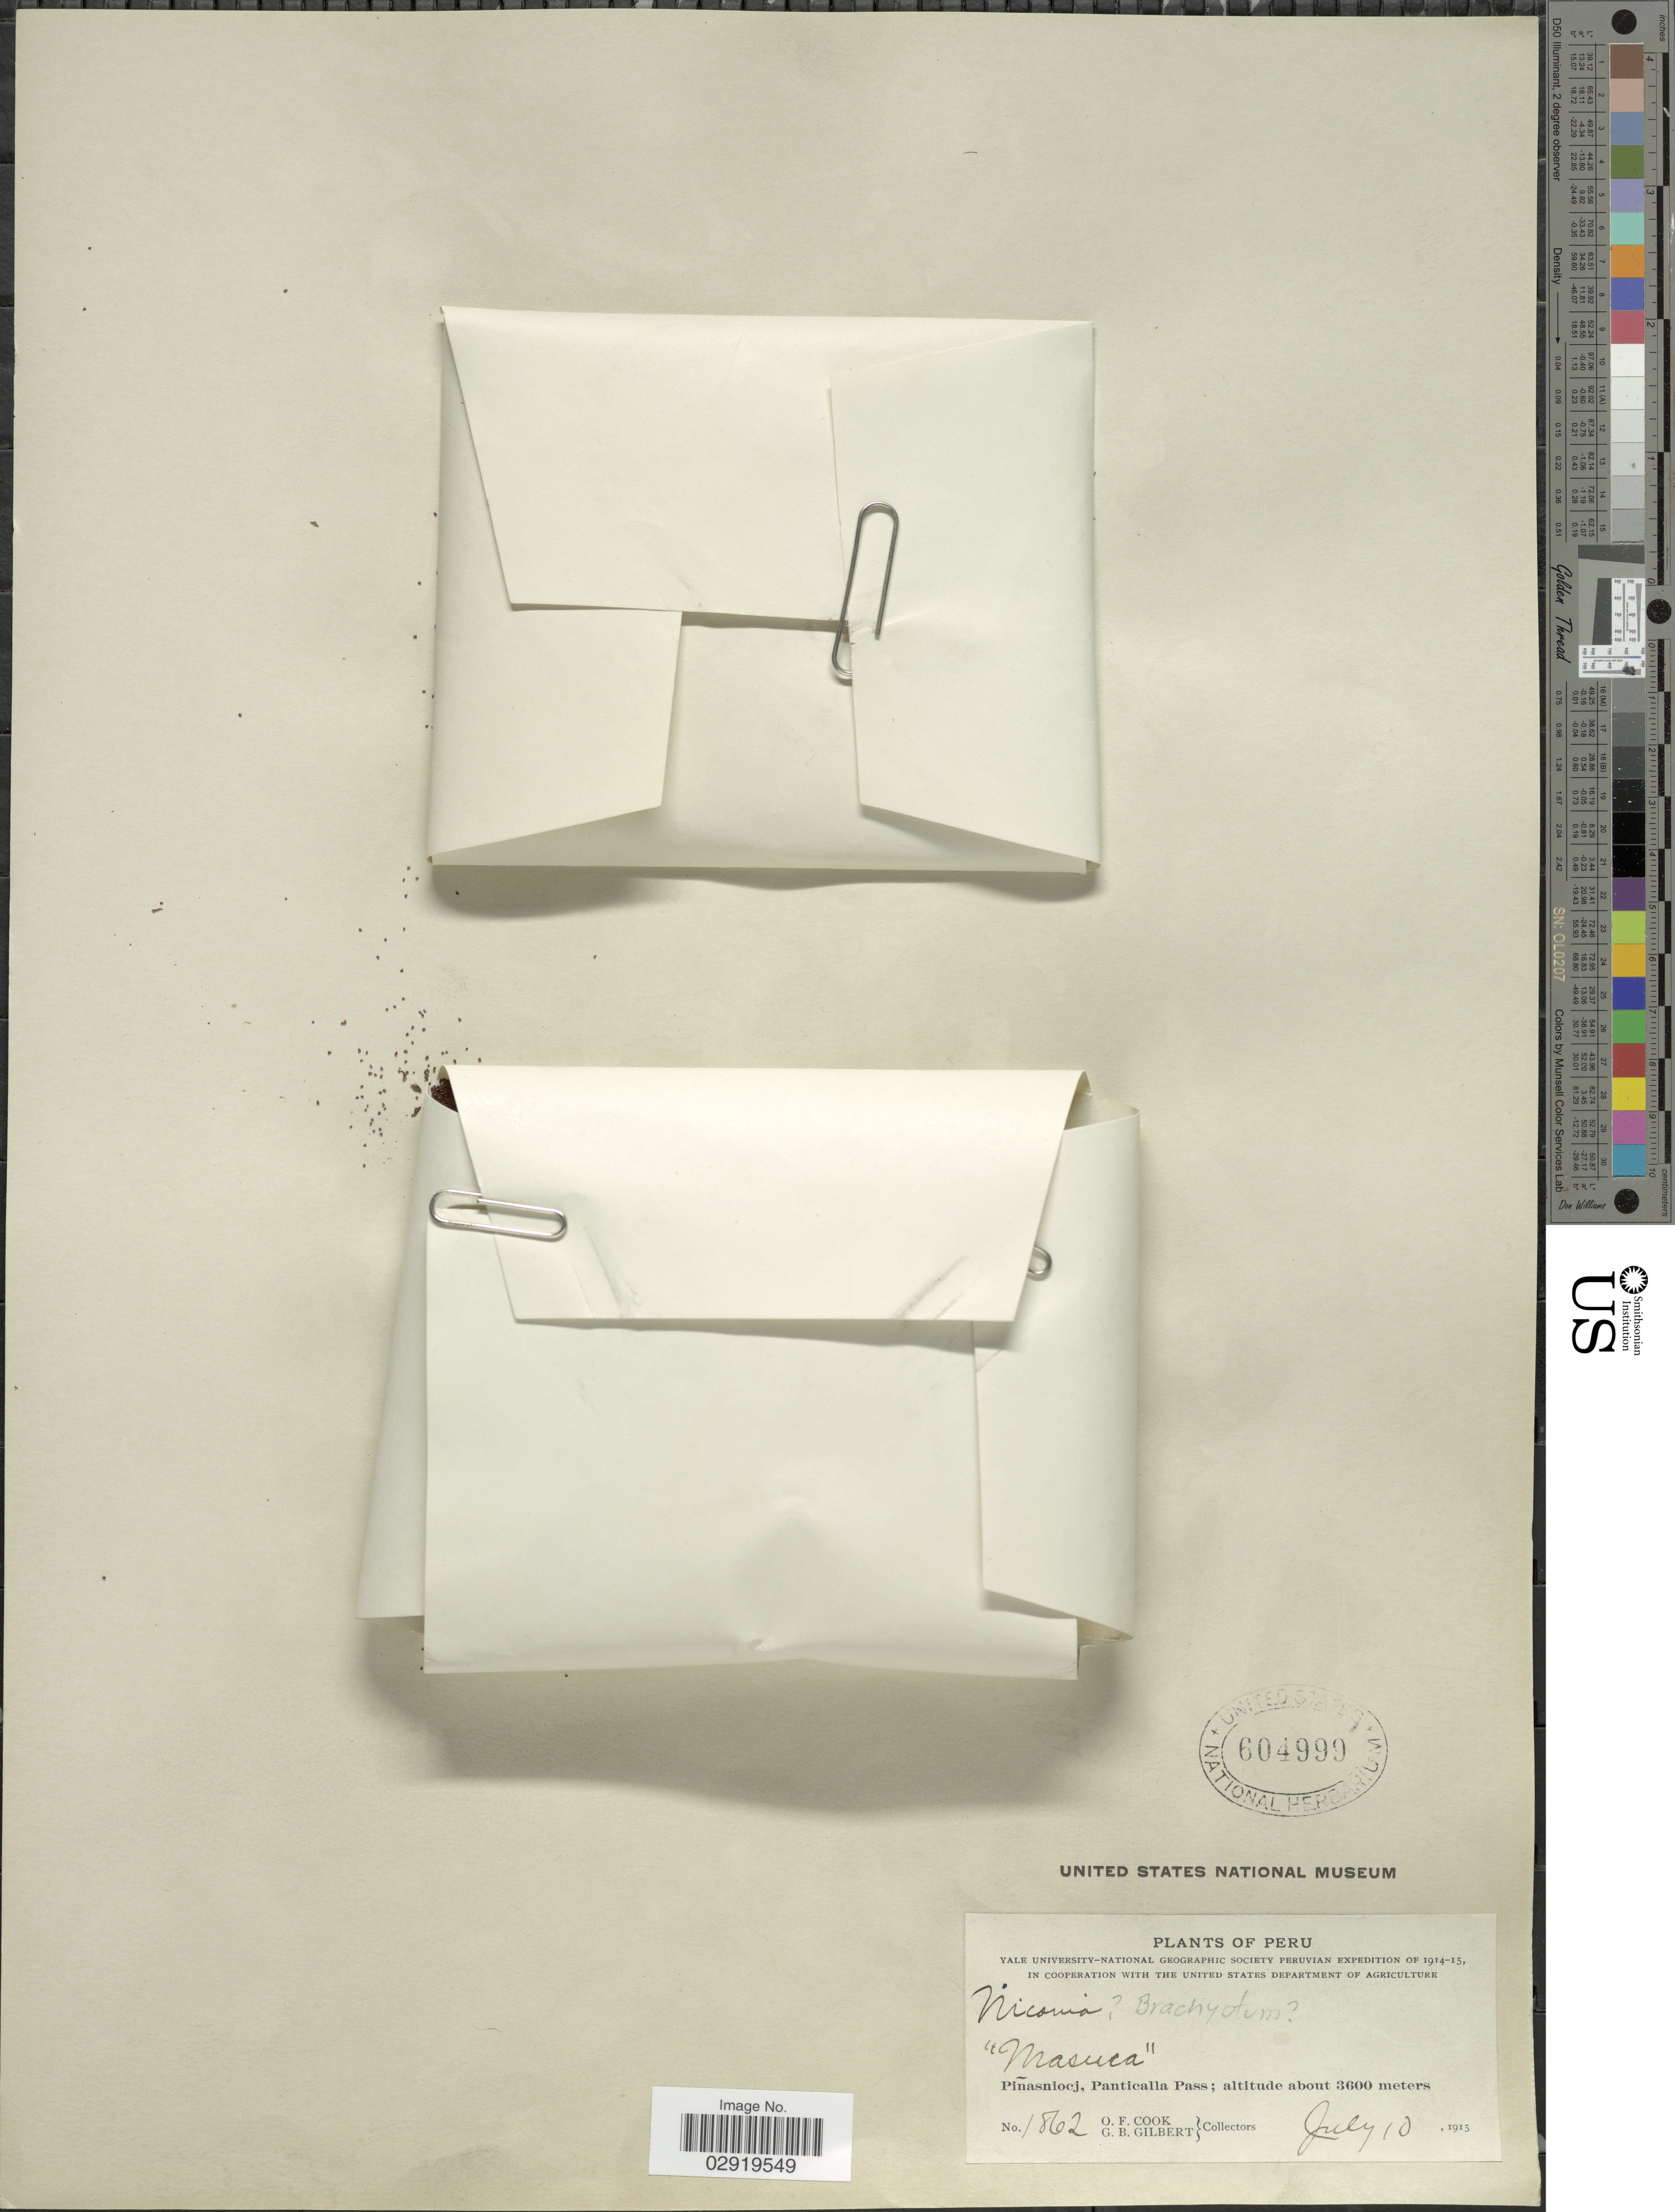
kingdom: Plantae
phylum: Tracheophyta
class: Magnoliopsida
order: Myrtales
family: Melastomataceae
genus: Brachyotum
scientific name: Brachyotum sp.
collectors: O. F. Cook & G. B. Gilbert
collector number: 1862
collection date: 1915-07-10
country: Peru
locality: Piñasniocj, Panticalla Pass.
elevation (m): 3600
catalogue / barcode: US 604999